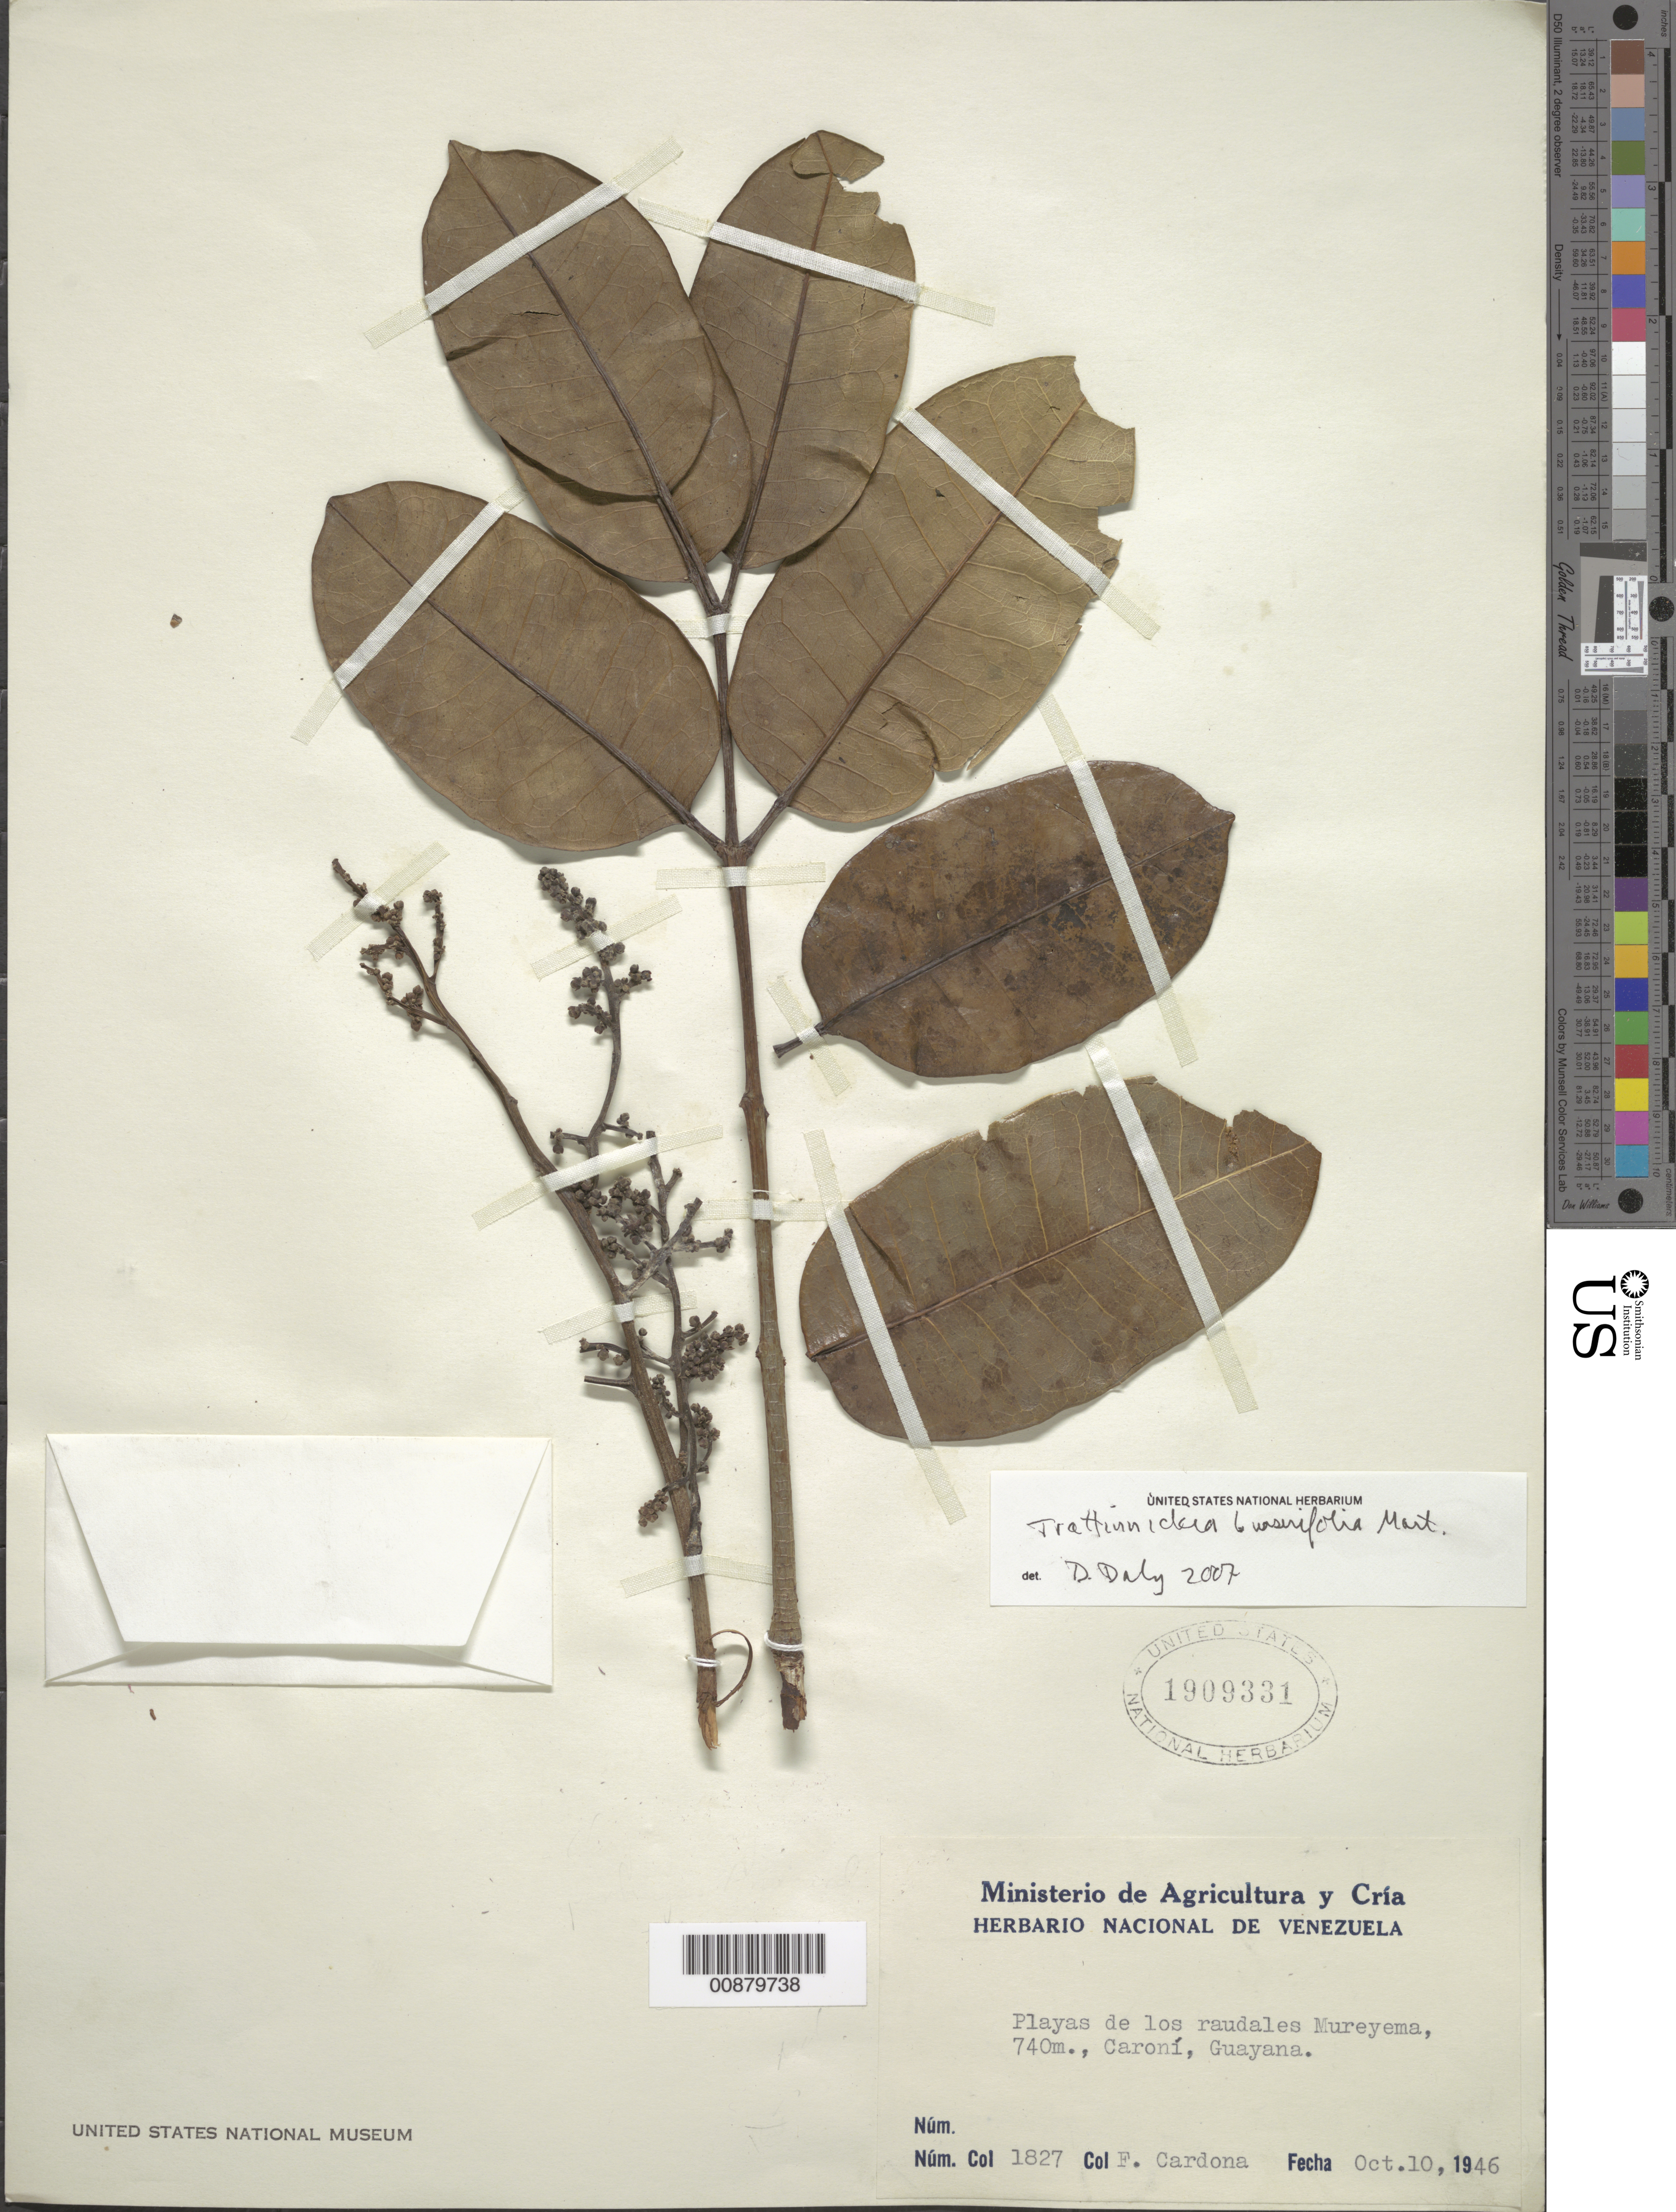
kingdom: Plantae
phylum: Tracheophyta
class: Magnoliopsida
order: Sapindales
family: Anacardiaceae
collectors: F. Cardona Puig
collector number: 1827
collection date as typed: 10-Oct-46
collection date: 1946-10-10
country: Venezuela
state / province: Bolívar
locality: Río Caroní, Mureyemá (Guayana)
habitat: Playas de los raudales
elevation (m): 740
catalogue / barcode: US 1909331